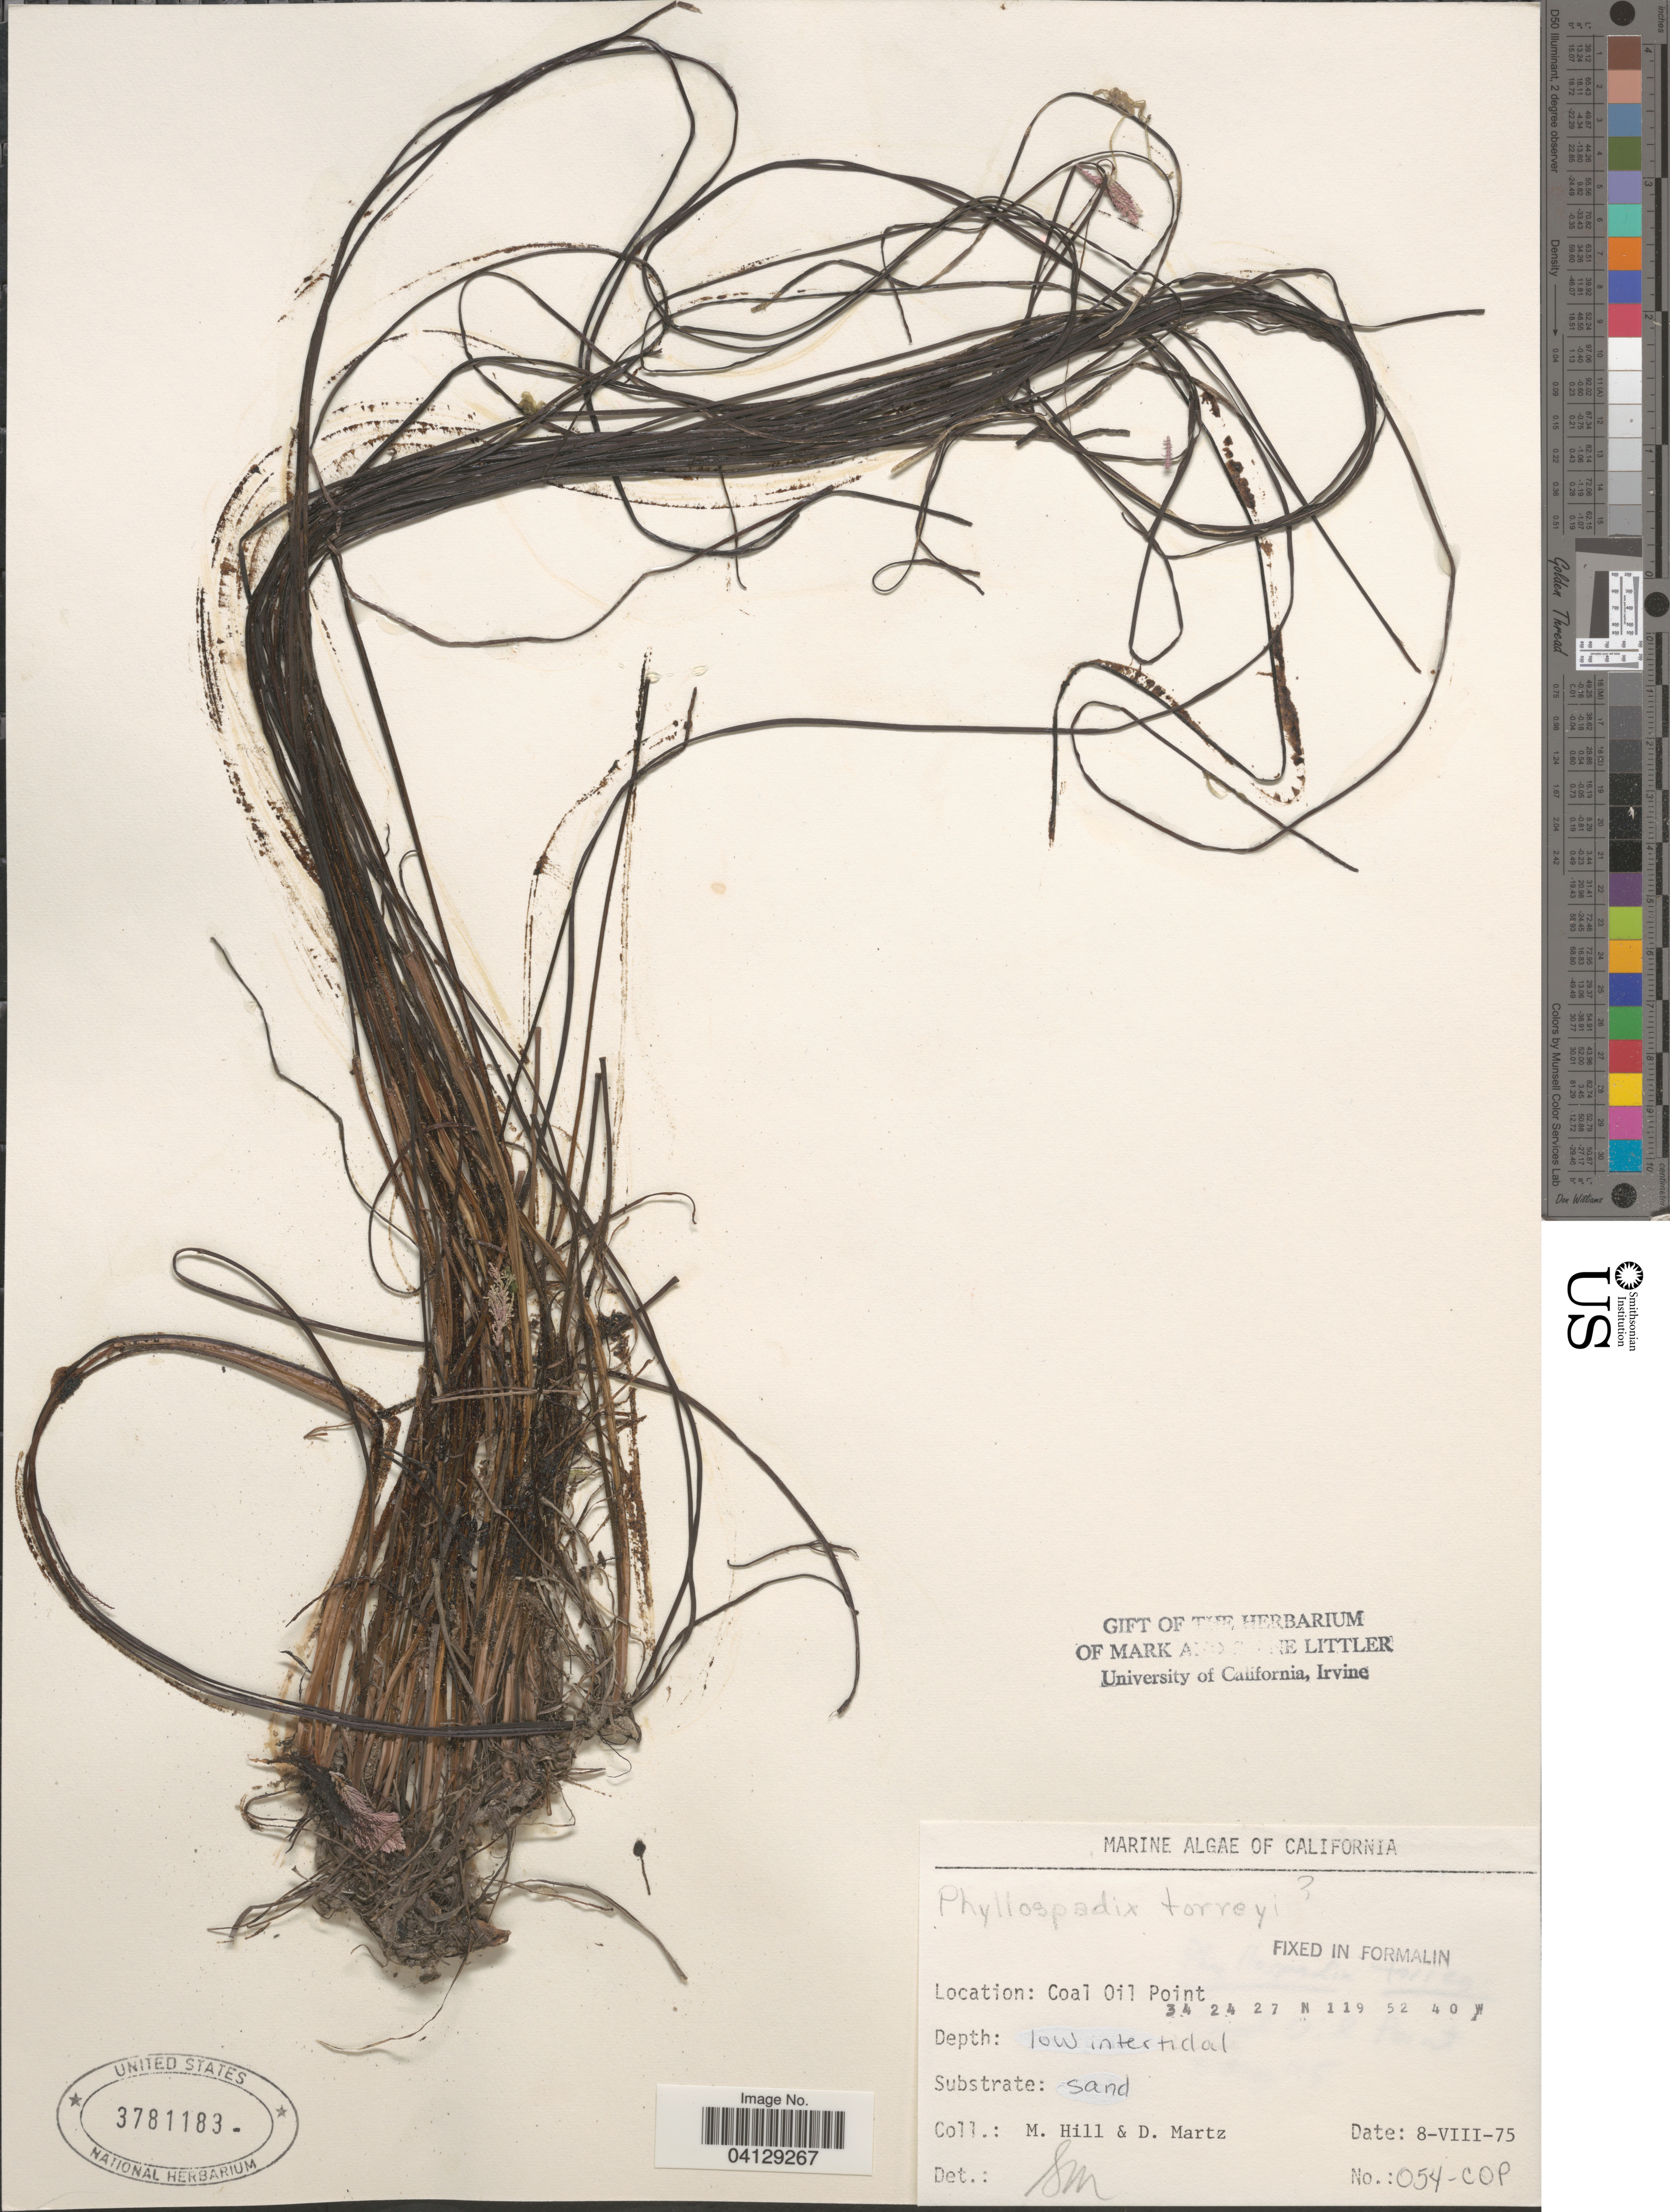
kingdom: Plantae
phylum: Tracheophyta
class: Liliopsida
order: Alismatales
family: Zosteraceae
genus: Phyllospadix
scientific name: Phyllospadix torreyi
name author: S. Watson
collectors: M. Hill & D. Martz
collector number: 054-COP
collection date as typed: Transcribed d/m/y: 8/8/75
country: United States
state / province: California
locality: Coal Oil Point.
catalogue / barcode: US 3781183